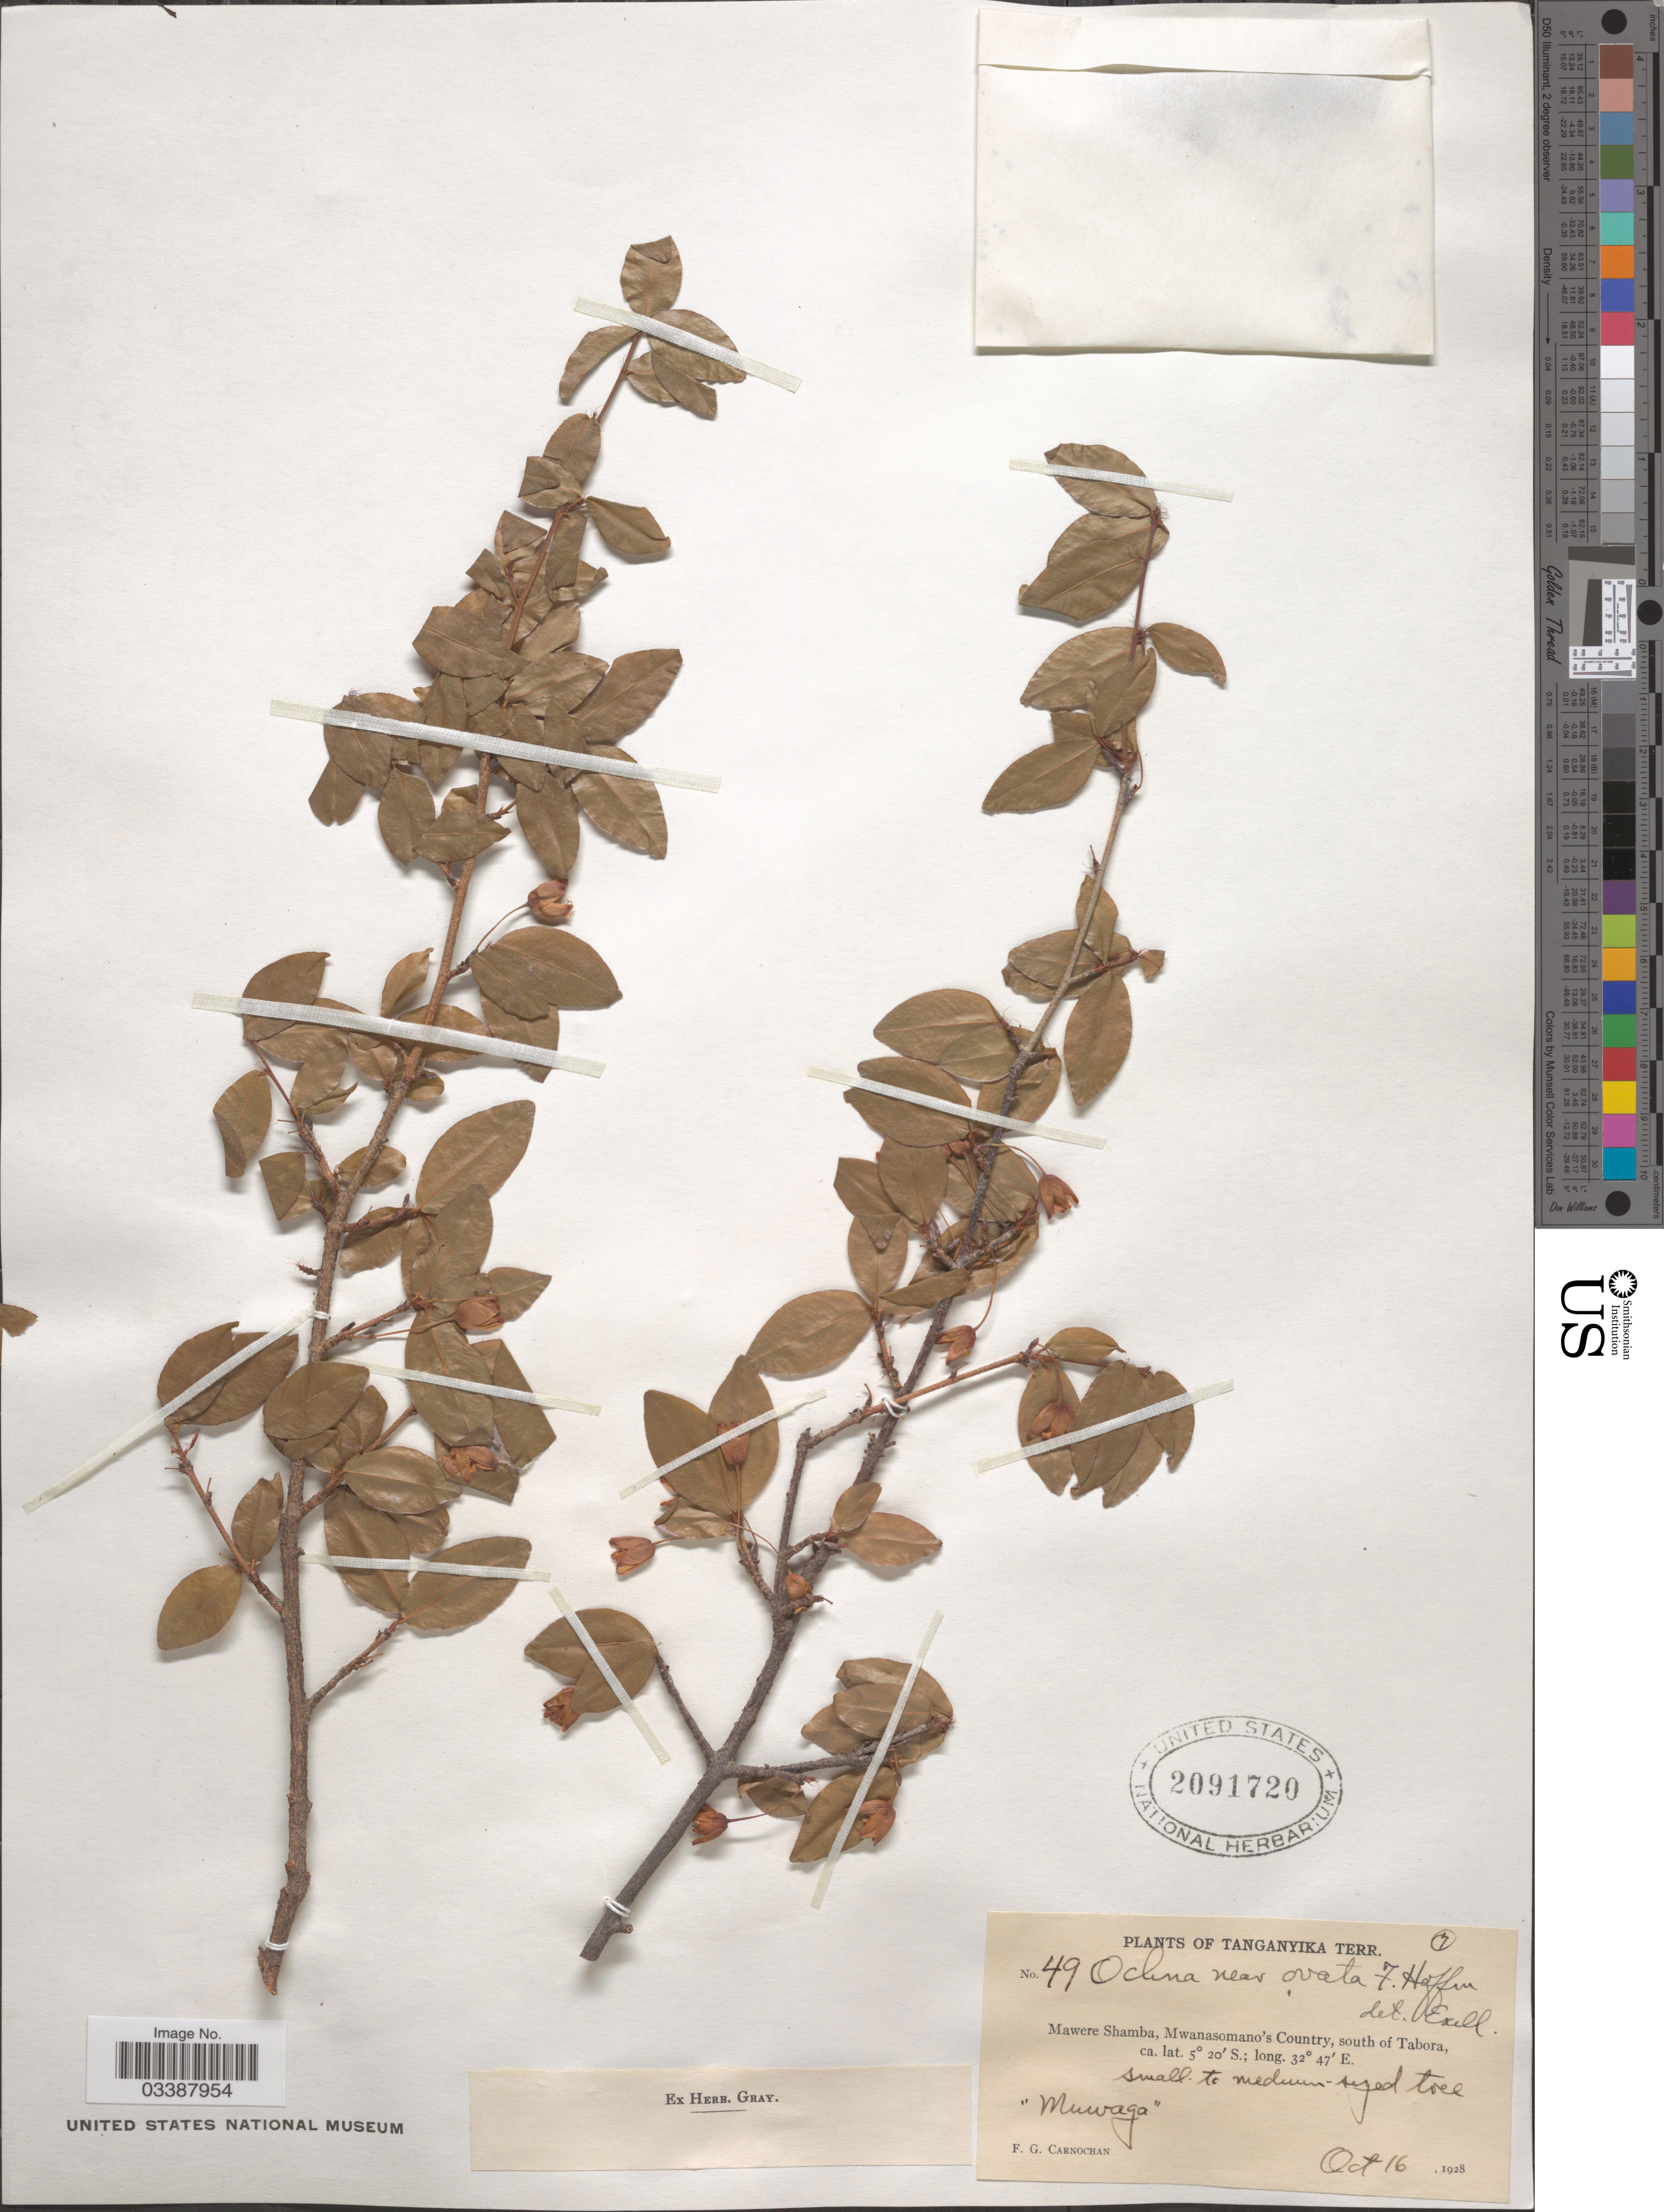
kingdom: Plantae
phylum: Tracheophyta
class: Magnoliopsida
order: Malpighiales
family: Ochnaceae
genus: Ochna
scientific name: Ochna ovata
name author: F. Hoffm.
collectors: F. Carnochan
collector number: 49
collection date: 1928-10-16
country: Tanzania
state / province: Tabora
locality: Tanganyika Terr. Mawere Shamba, Mwanasomano's Country, south of Tabora.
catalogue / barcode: US 2091720